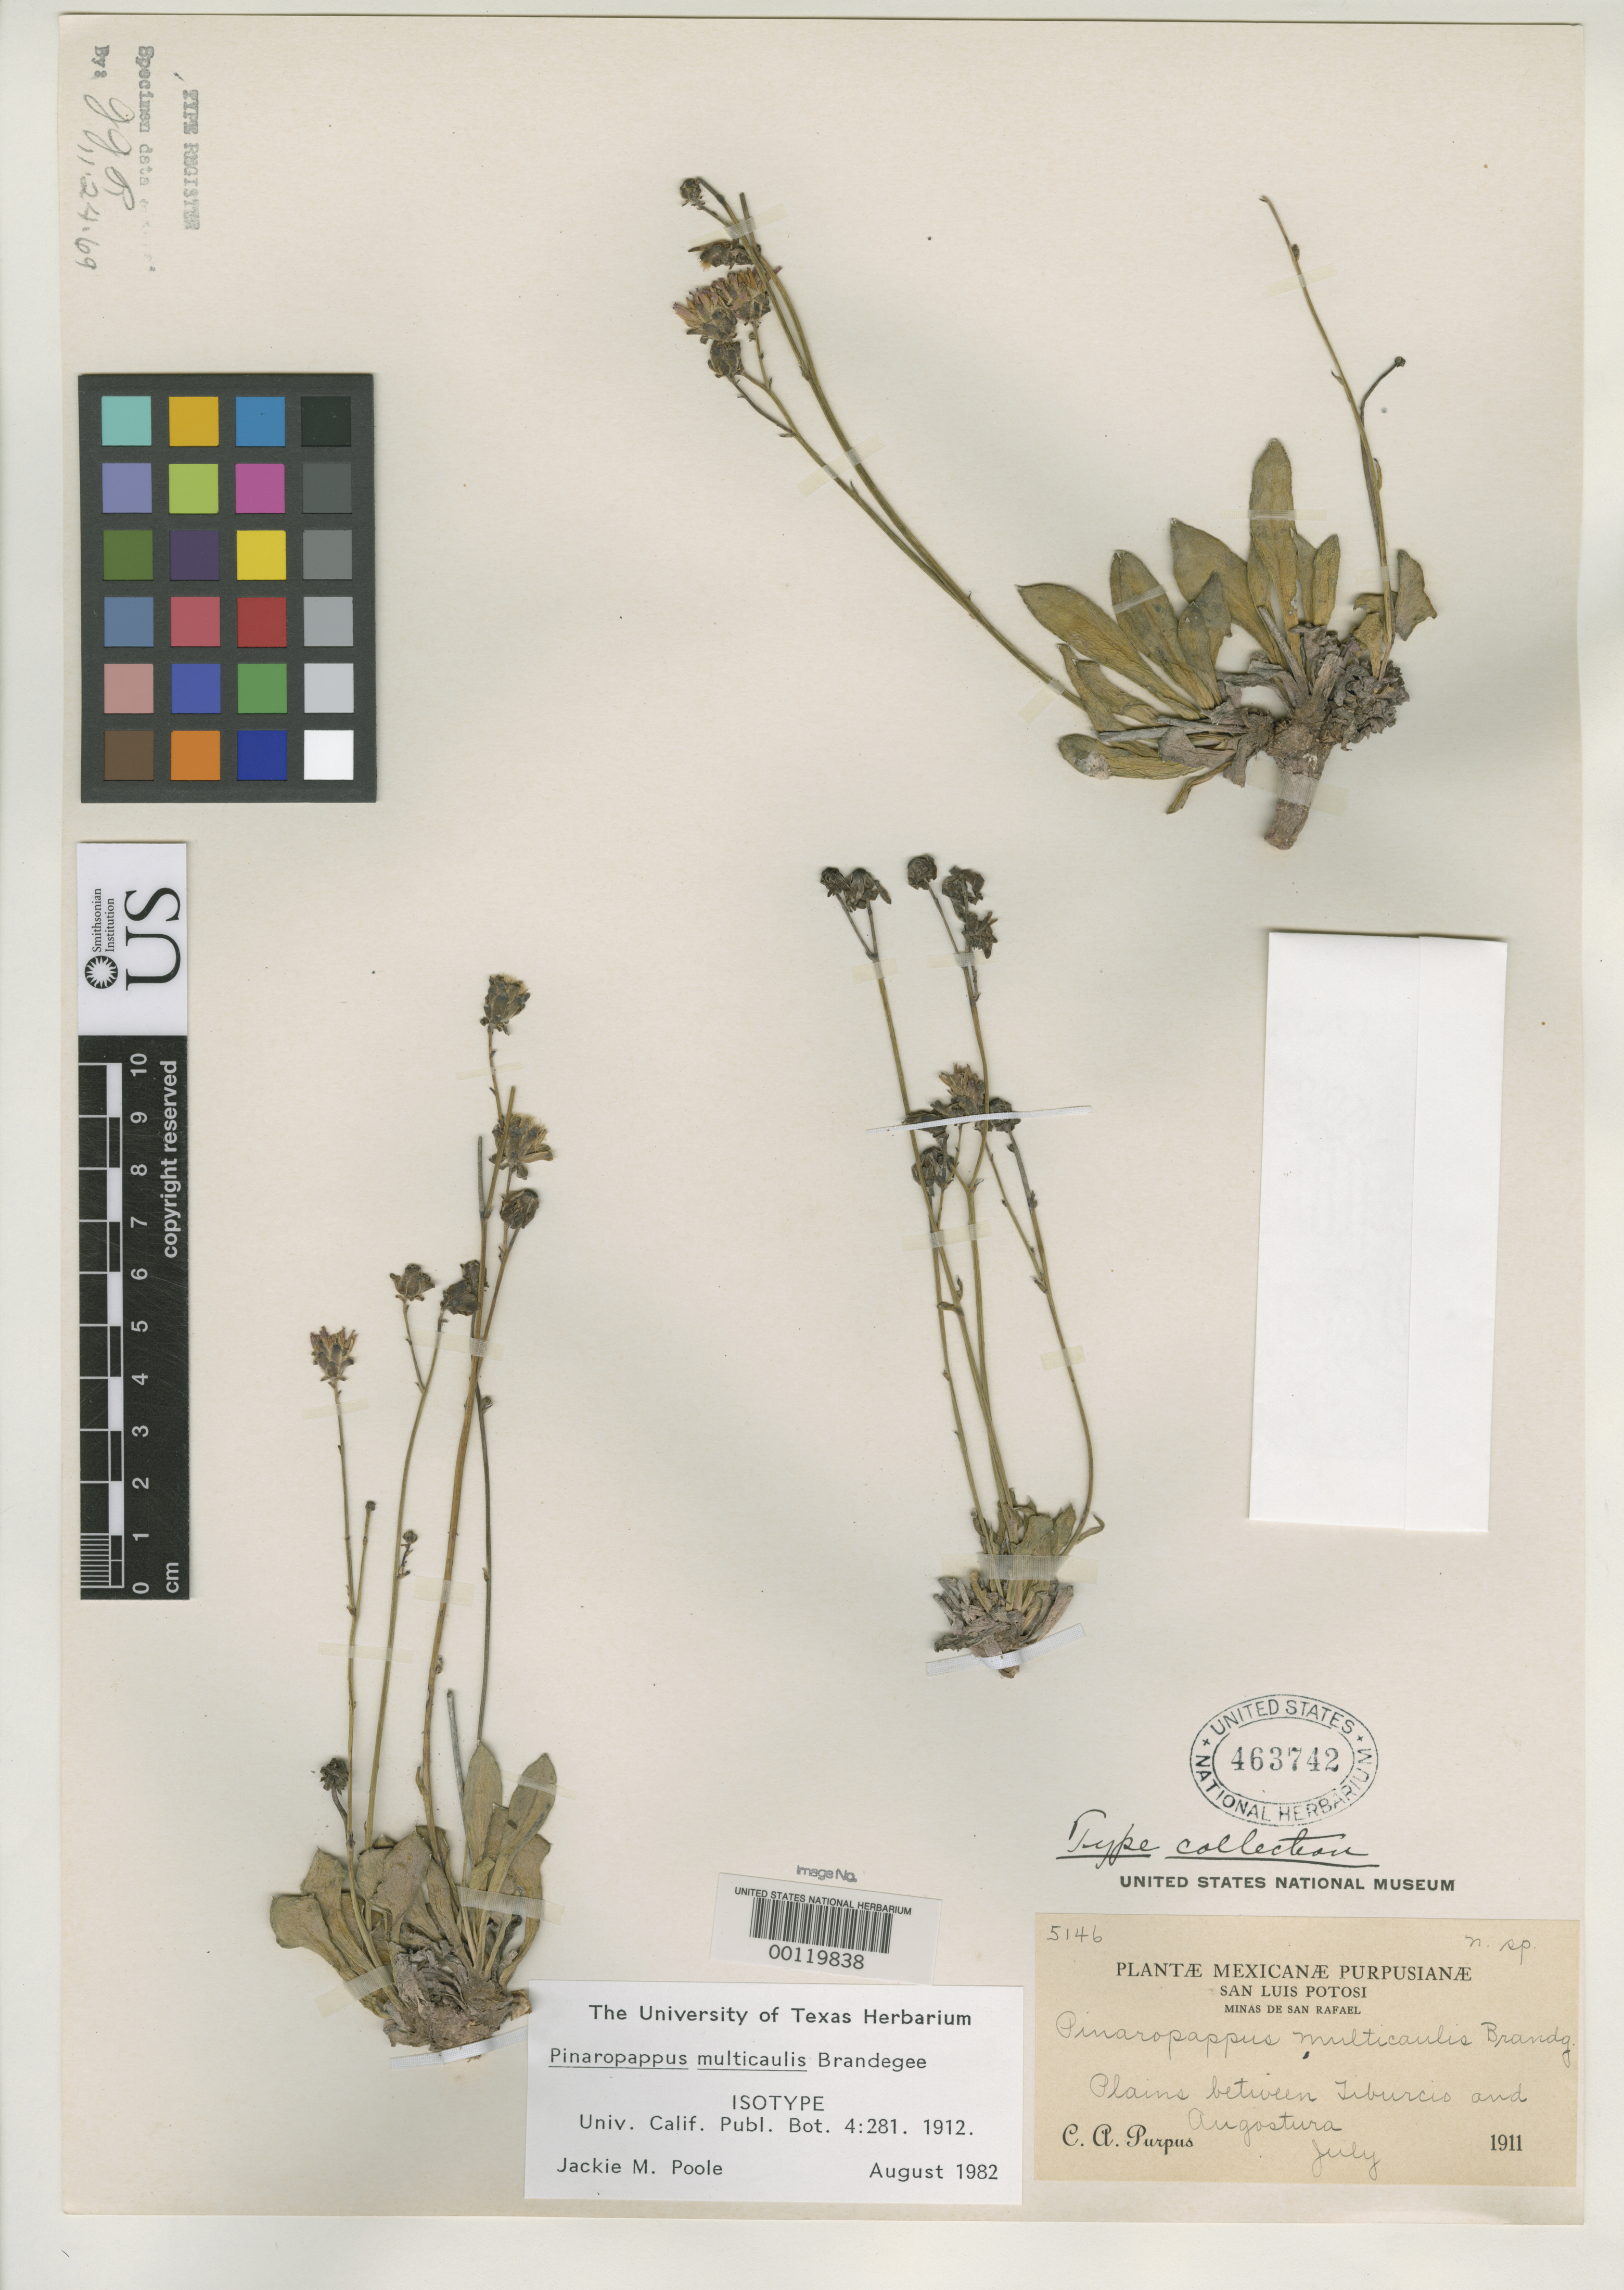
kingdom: Plantae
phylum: Tracheophyta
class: Magnoliopsida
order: Asterales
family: Asteraceae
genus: Pinaropappus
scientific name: Pinaropappus multicaulis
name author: Brandegee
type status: Isotype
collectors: C. A. Purpus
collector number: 5146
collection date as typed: Jul 1911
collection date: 1911-07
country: Mexico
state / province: San Luis Potosi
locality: Between Tiburcio and Angostura.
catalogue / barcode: US 463742